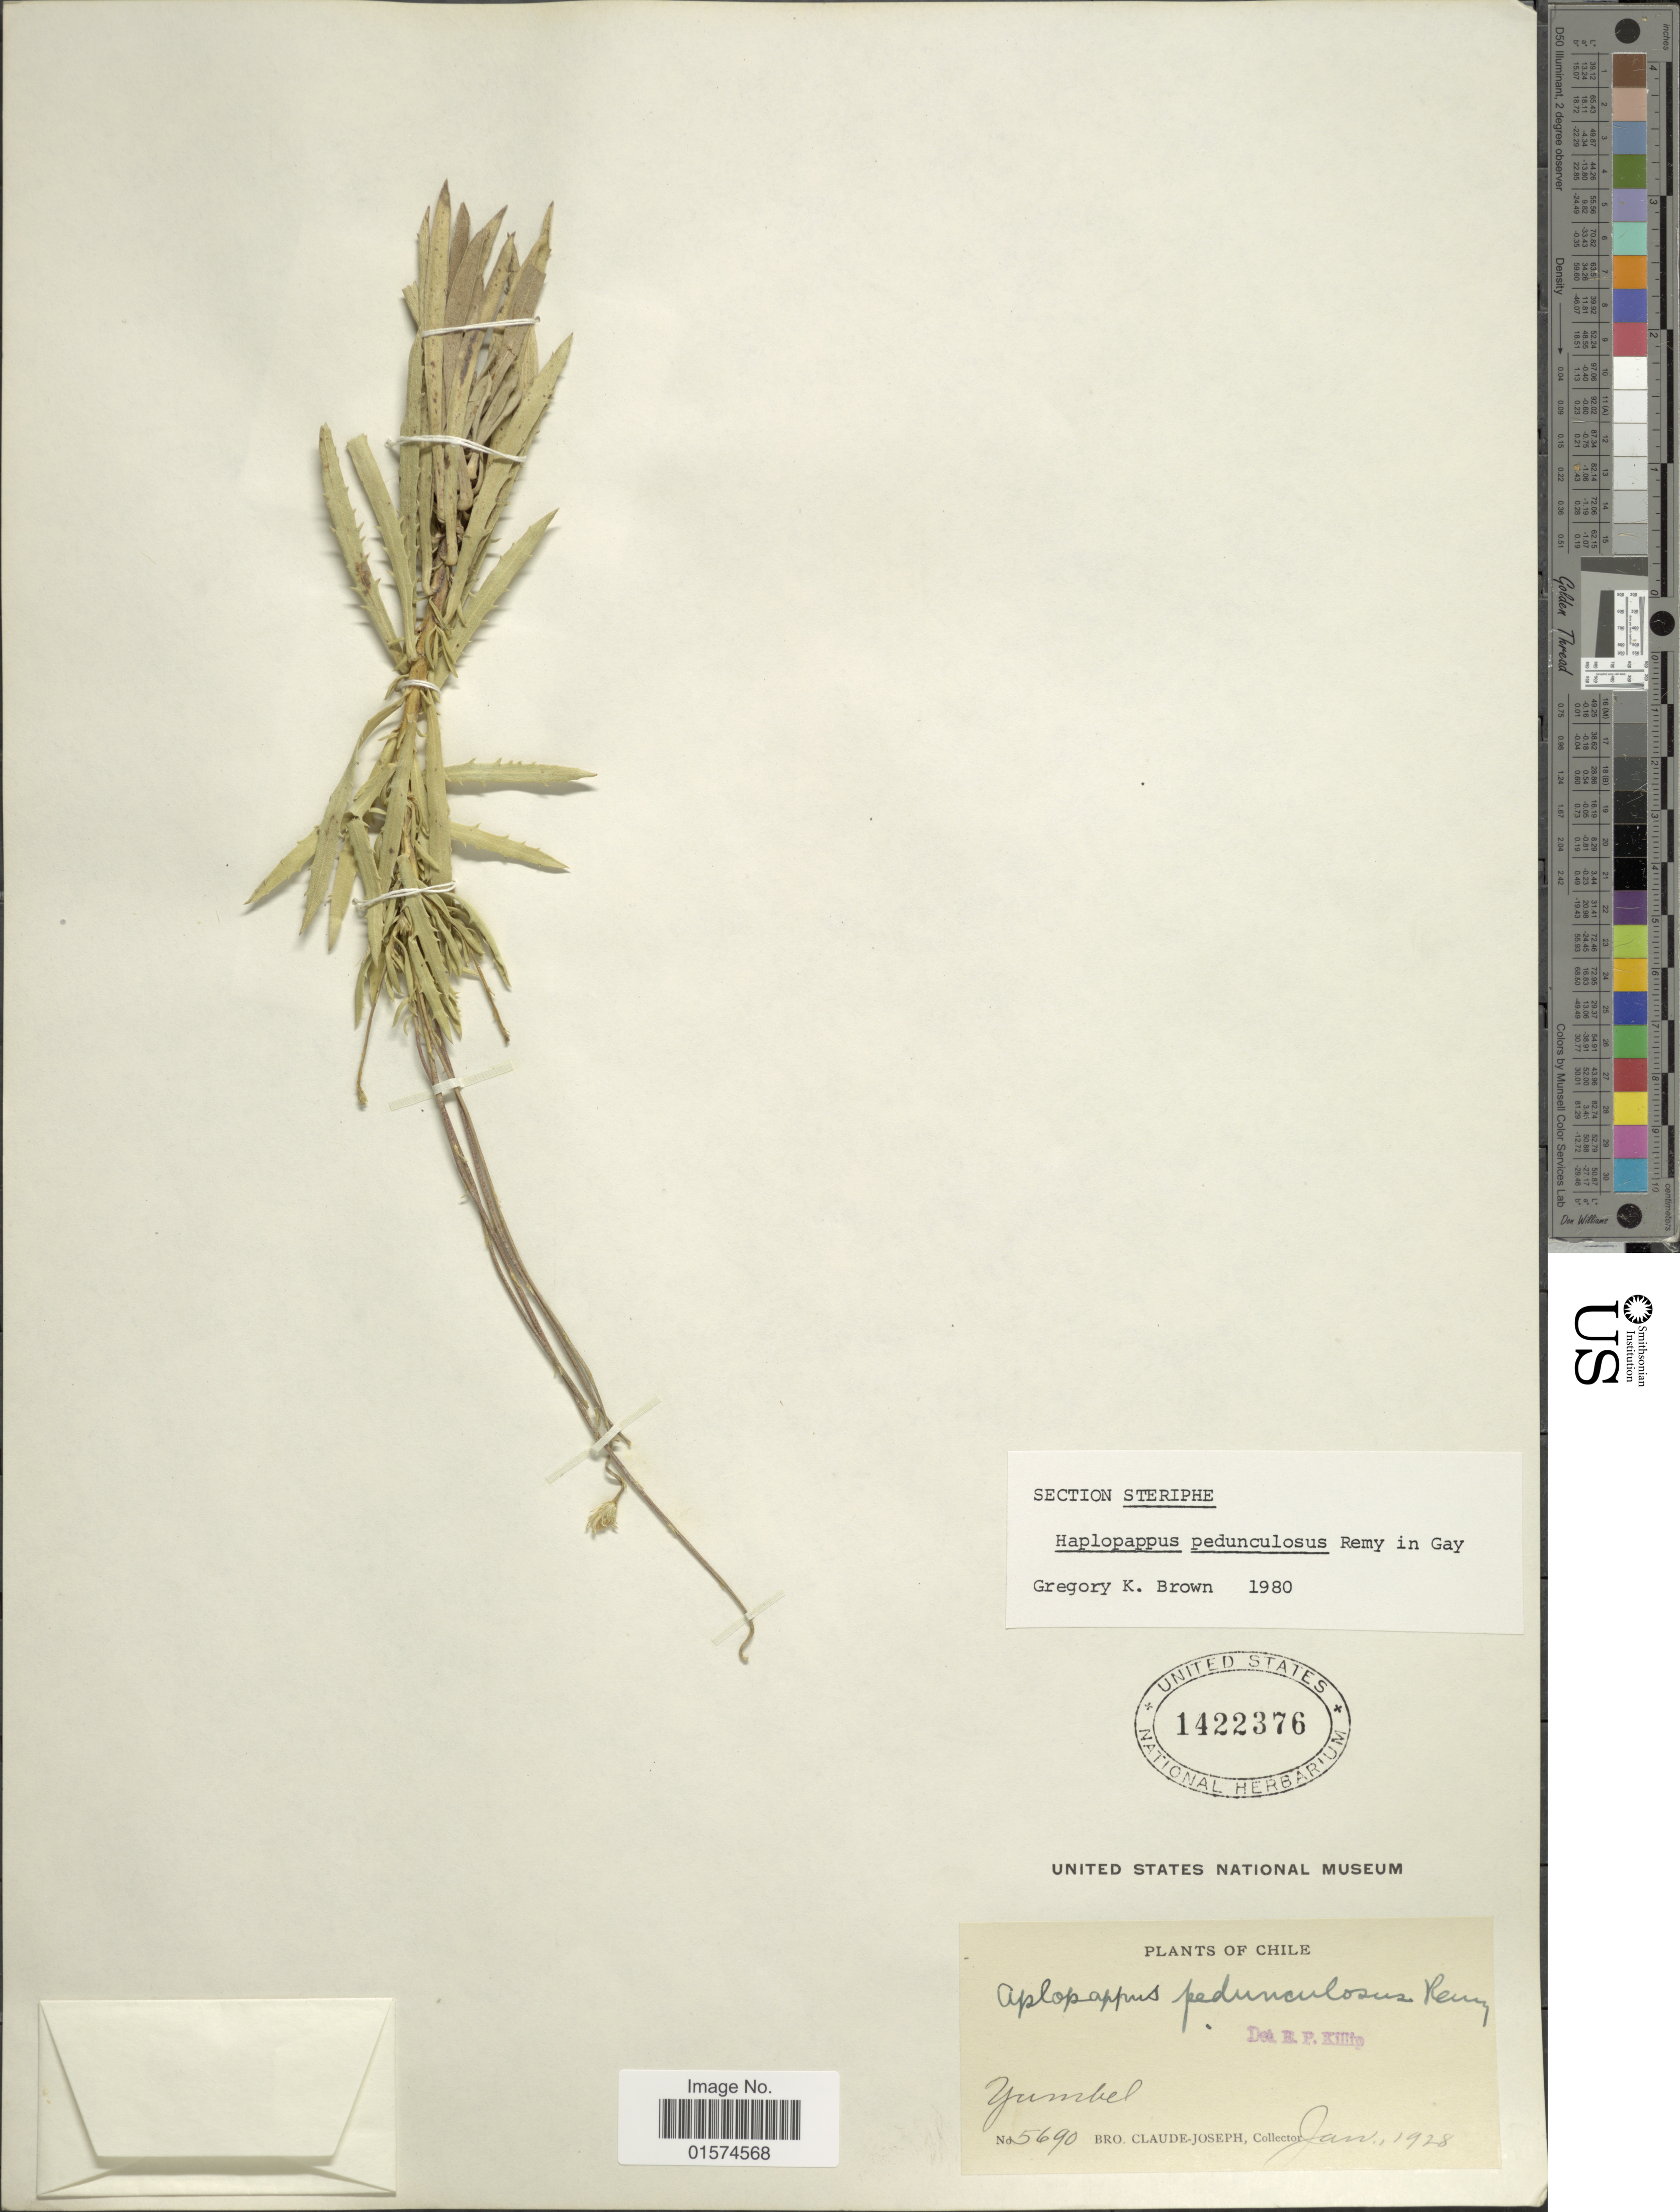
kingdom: Plantae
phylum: Tracheophyta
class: Magnoliopsida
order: Asterales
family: Asteraceae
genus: Haplopappus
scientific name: Haplopappus pedunculosus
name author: J. Rémy in Gay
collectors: Bro. Claude-Joseph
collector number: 5690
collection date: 1928-01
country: Chile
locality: Yumbel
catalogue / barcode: US 1422376